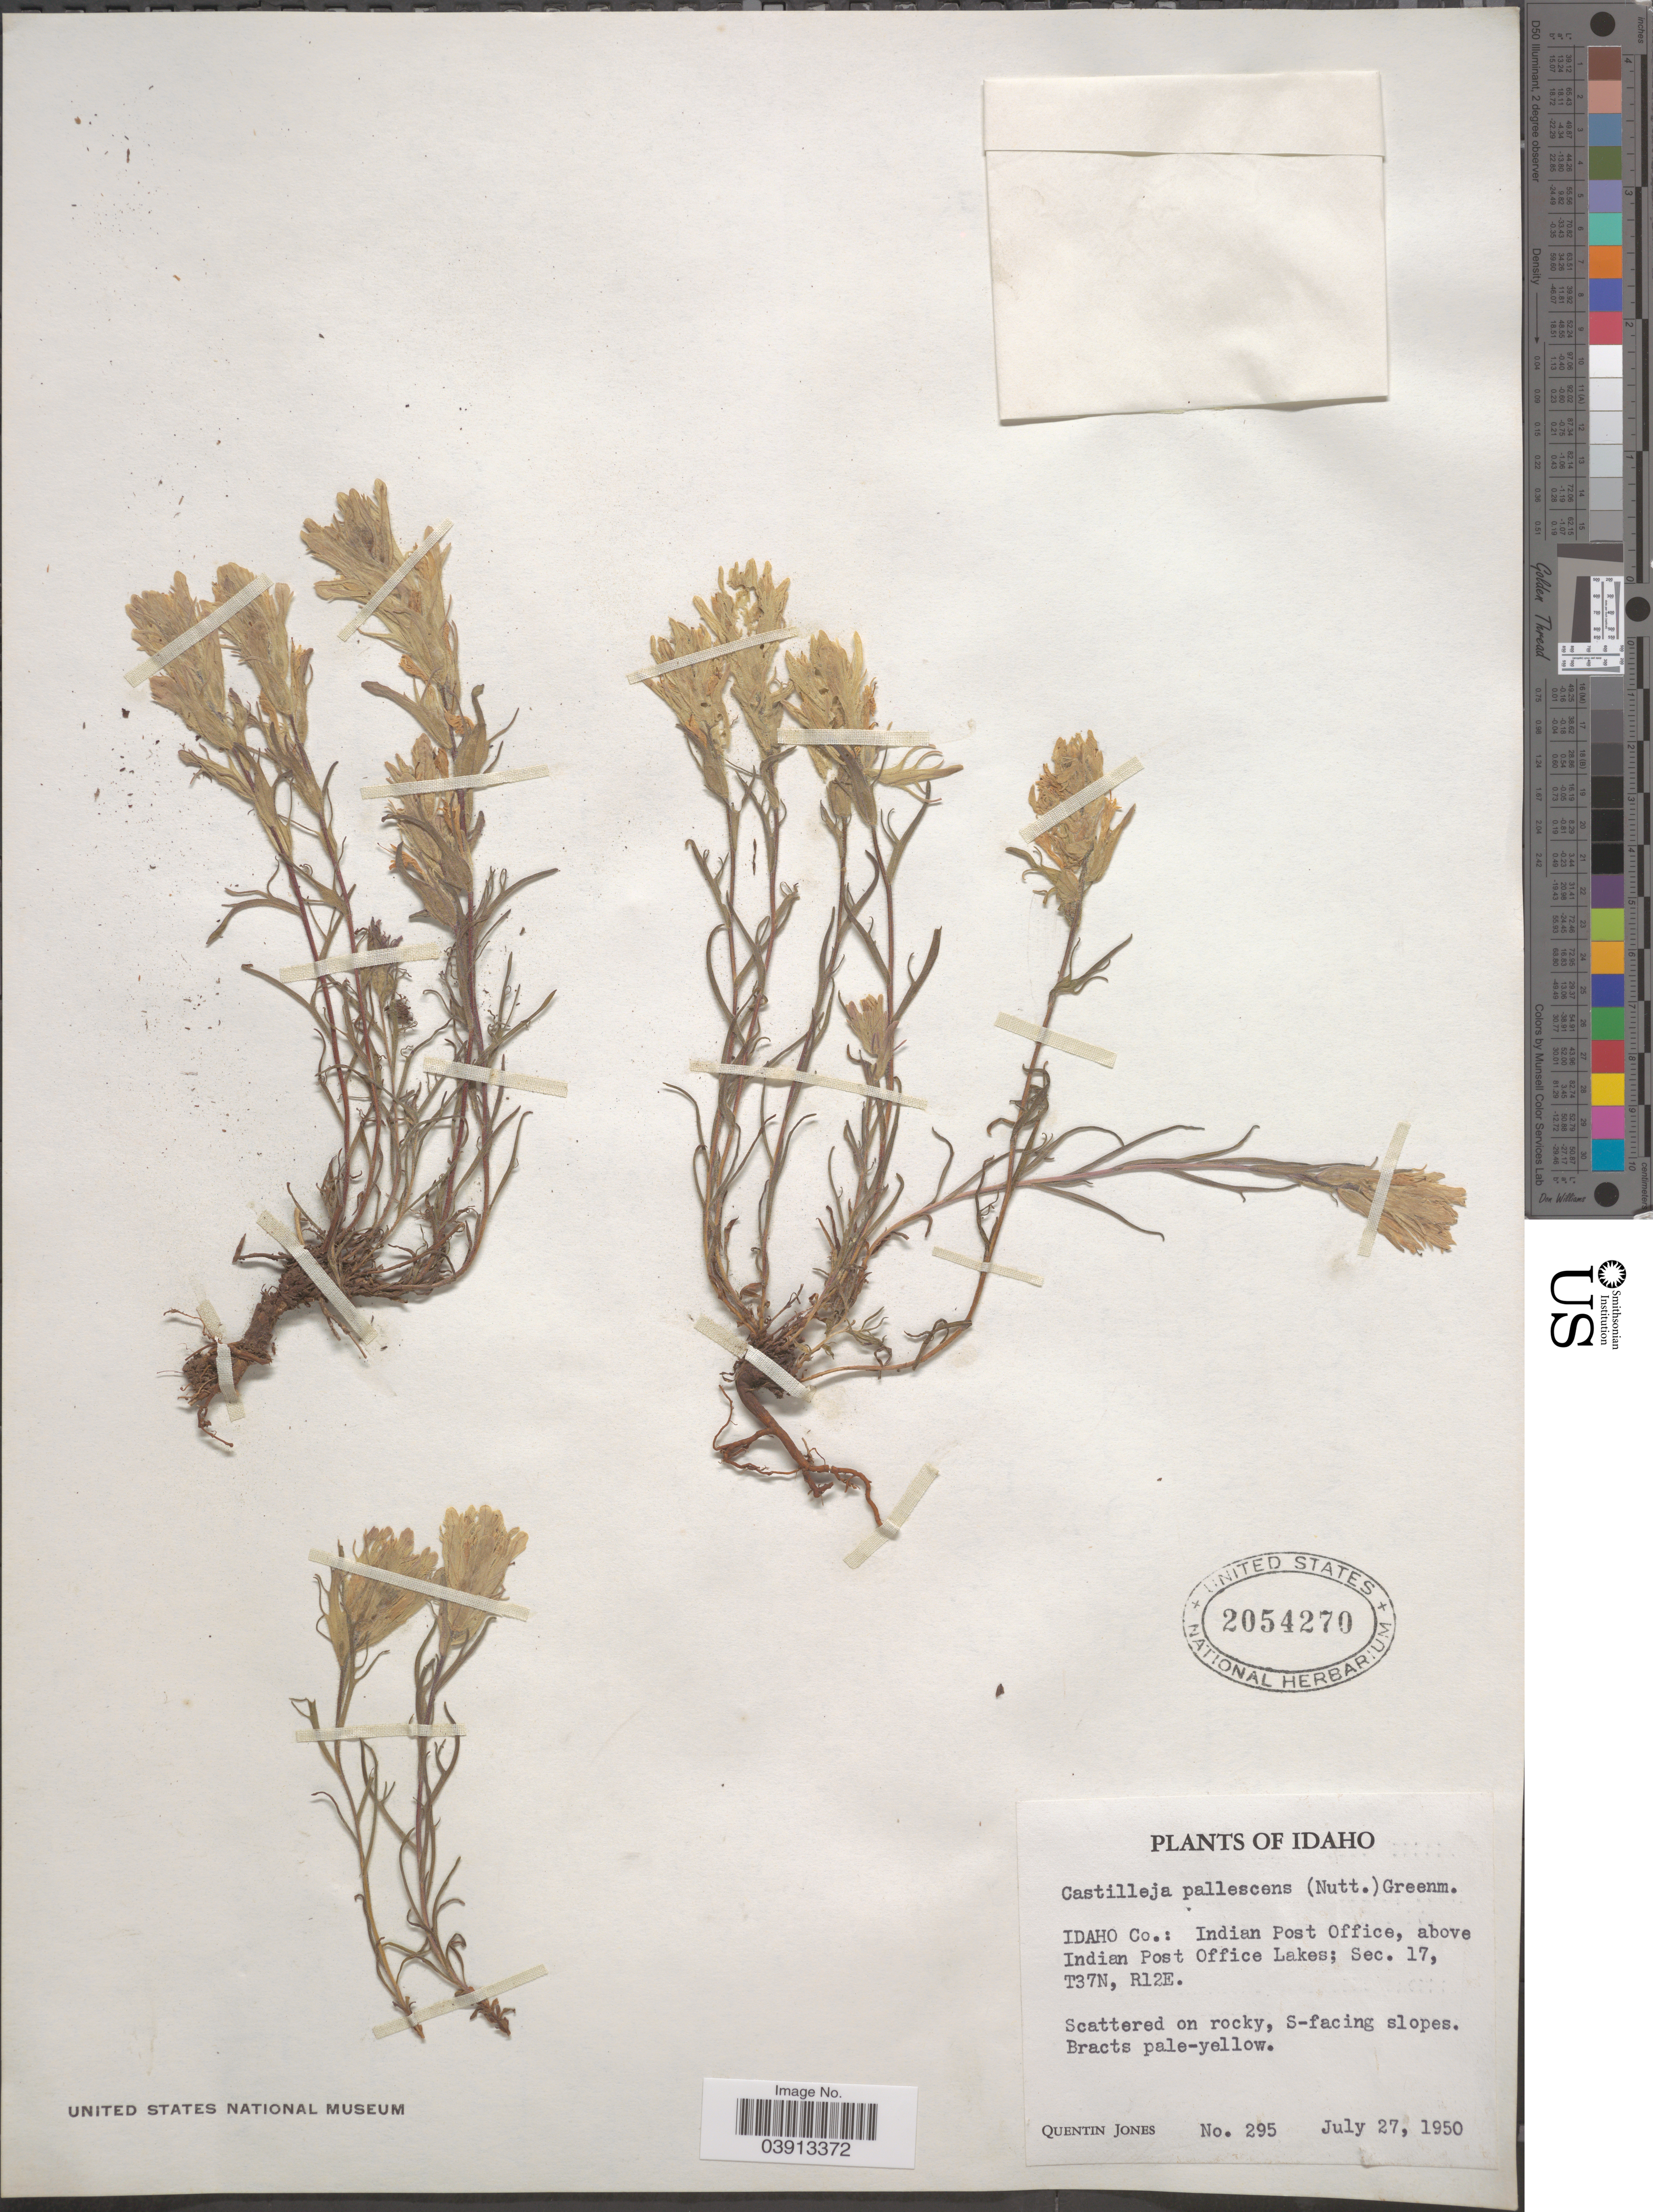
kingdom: Plantae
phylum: Tracheophyta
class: Magnoliopsida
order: Lamiales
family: Orobanchaceae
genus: Castilleja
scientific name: Castilleja pallescens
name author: (A. Gray) Greenm.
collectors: Q. Jones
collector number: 295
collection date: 1950-07-27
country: United States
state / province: Idaho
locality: Idaho Co.: Indian Post Office, above Indian Post Office Lakes; Sec. 17, T37N, R12E. S-facing slopes.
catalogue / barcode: US 2054270